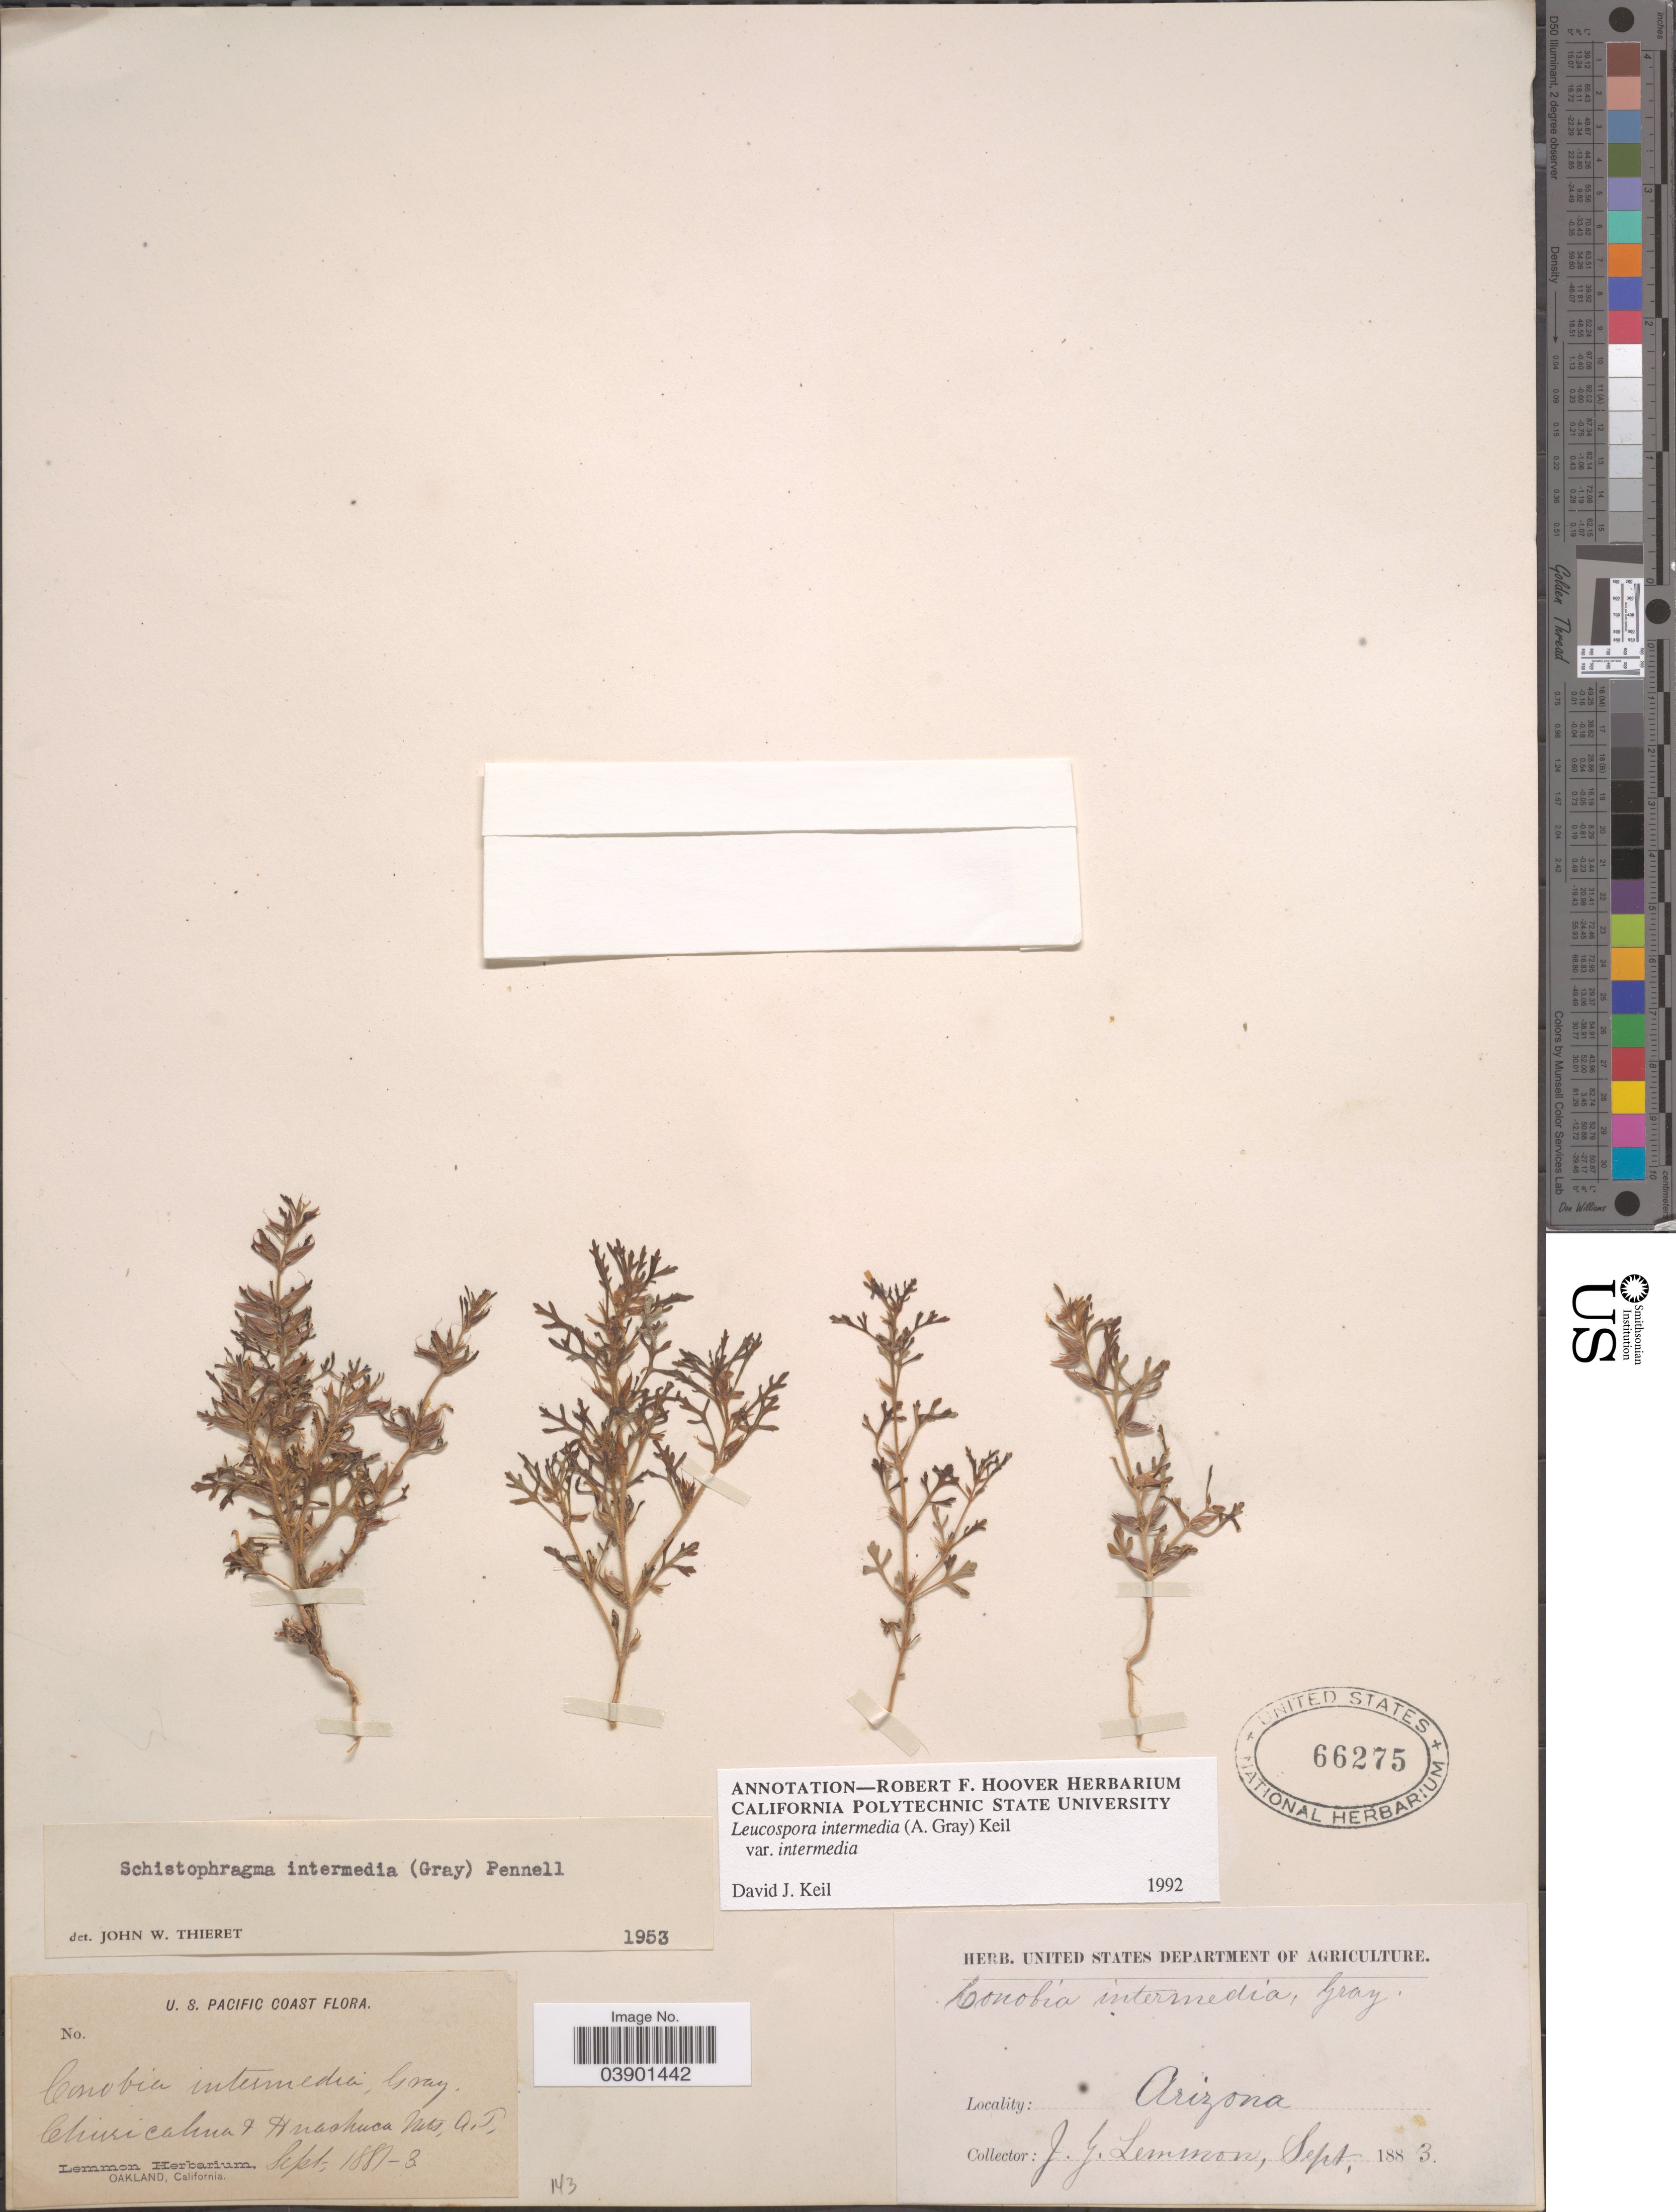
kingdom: Plantae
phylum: Tracheophyta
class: Magnoliopsida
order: Lamiales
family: Plantaginaceae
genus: Schistophragma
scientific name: Schistophragma intermedium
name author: (A. Gray) Pennell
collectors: J. Lemmon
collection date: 1883-09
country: United States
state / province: Arizona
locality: U. S. Pacific Coast. Chiricahua & Huashuca Mts, A. T.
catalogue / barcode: US 66275